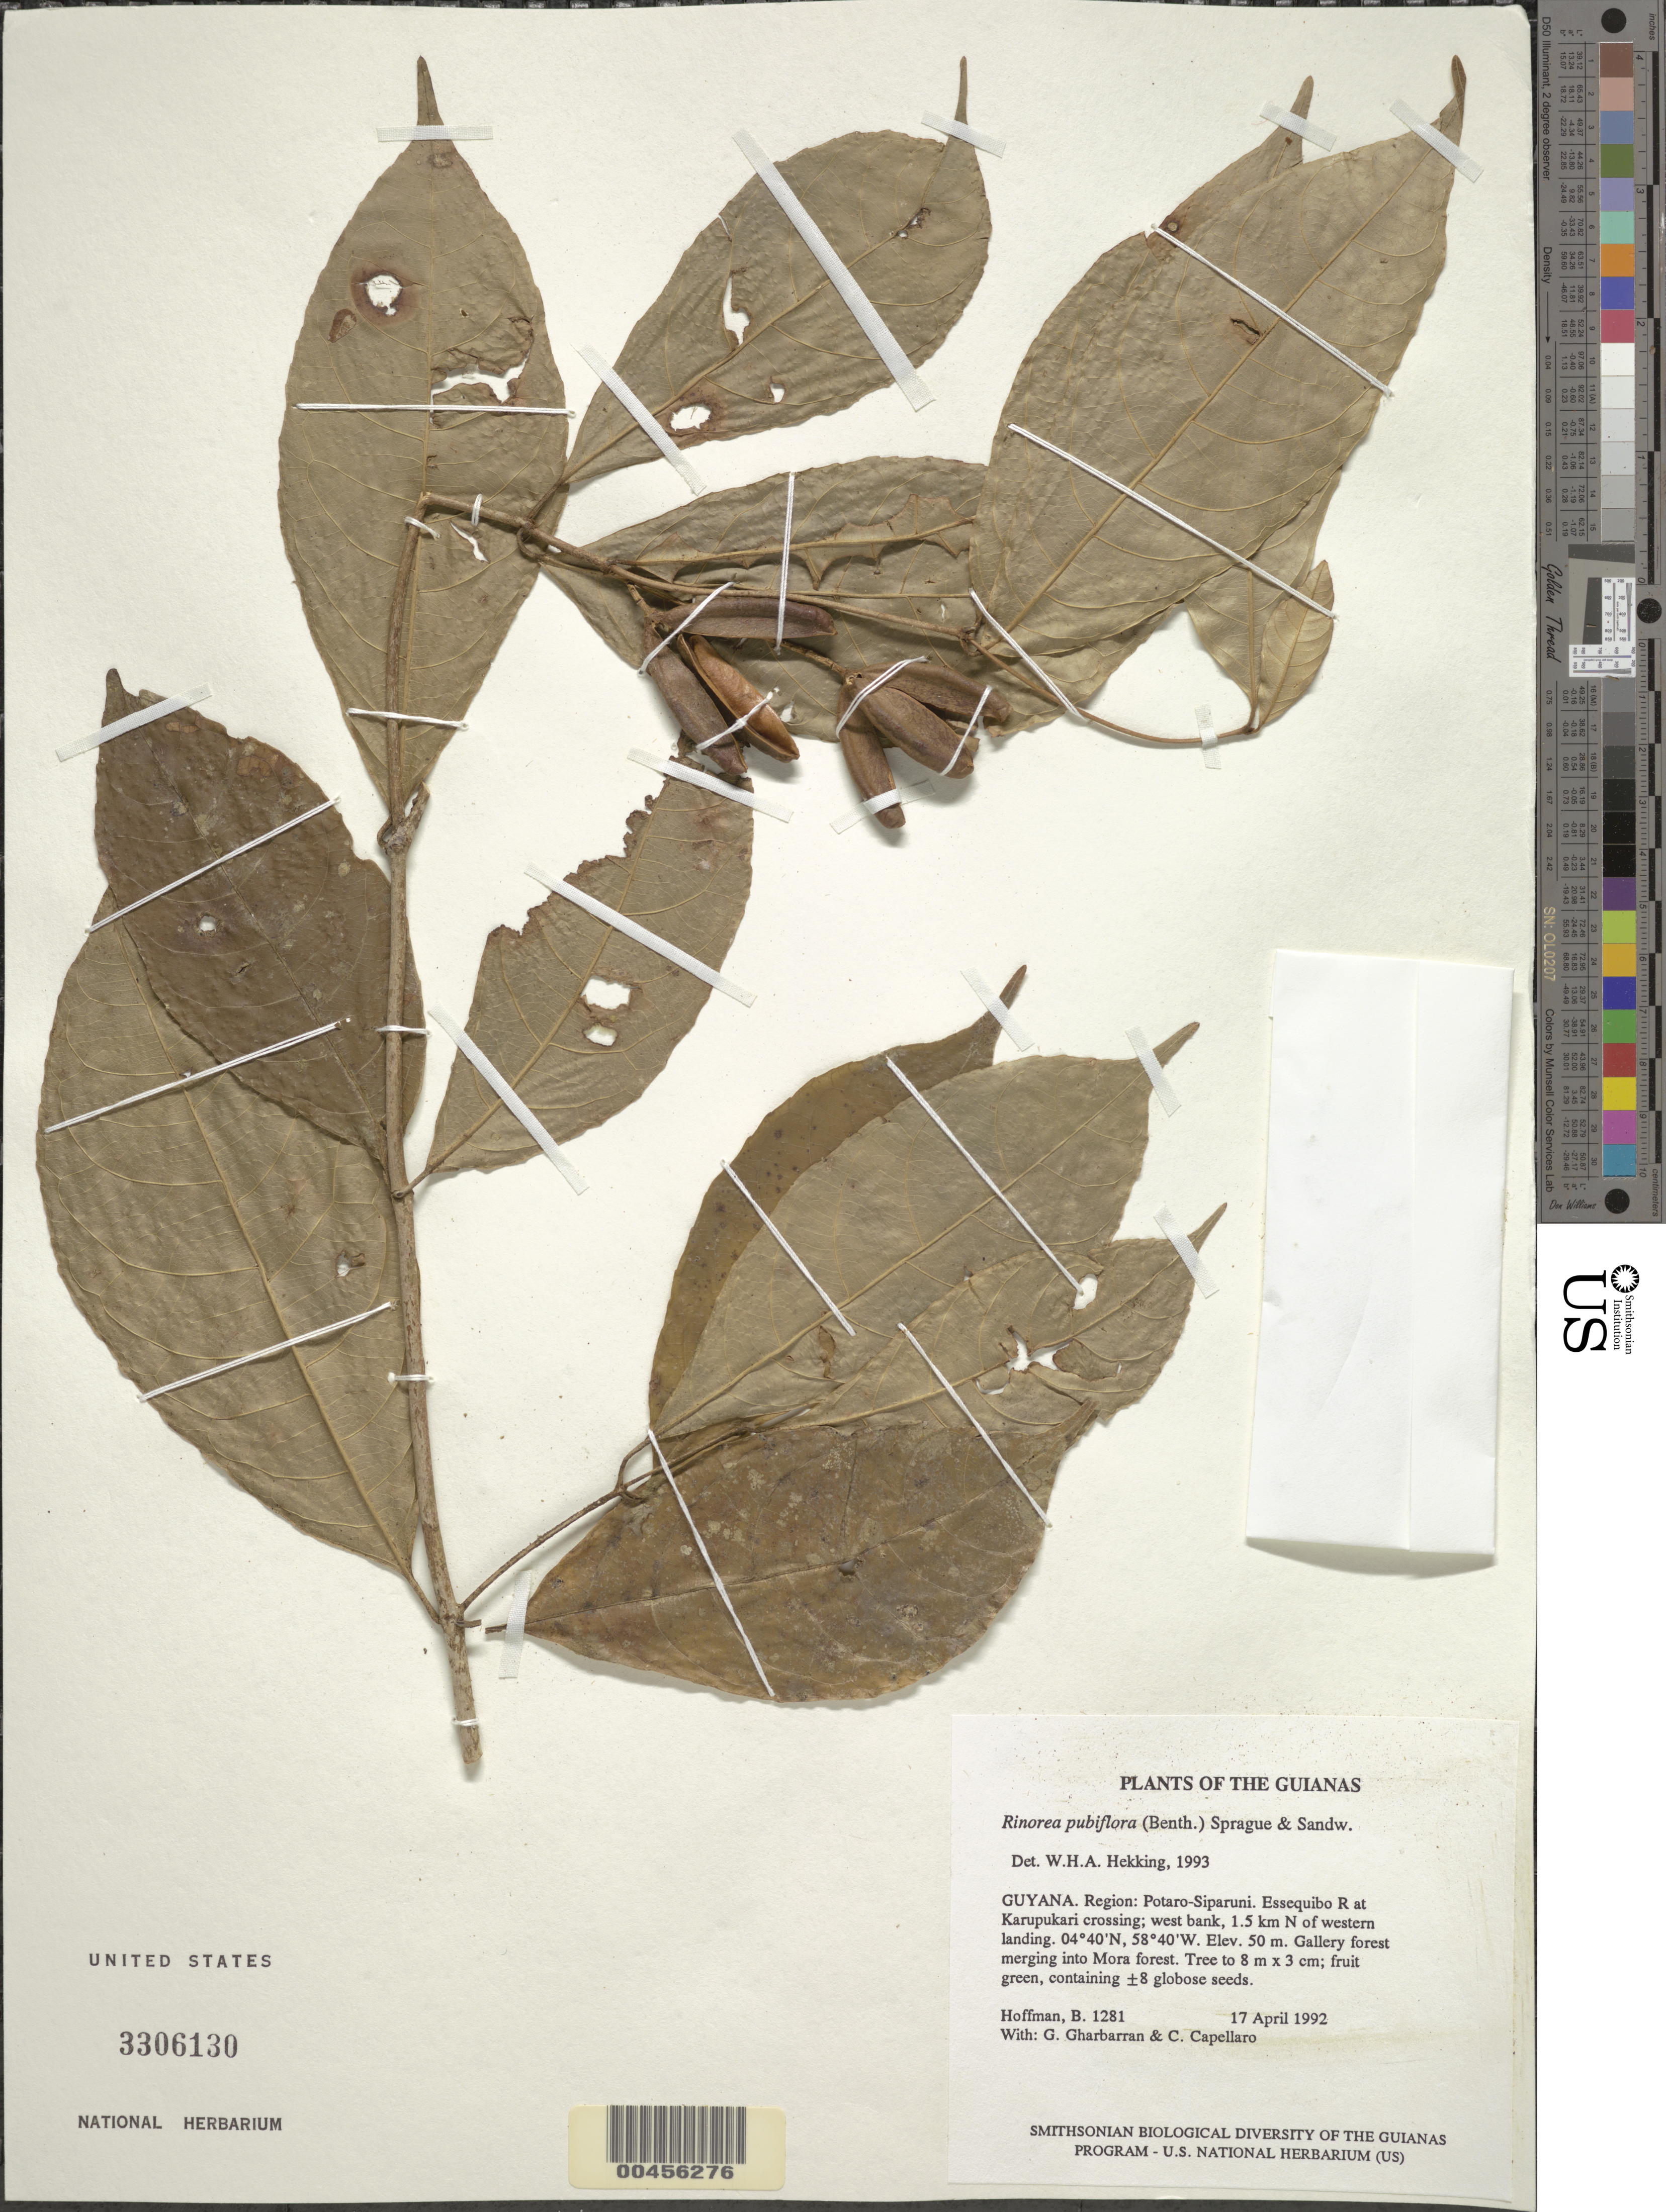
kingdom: Plantae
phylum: Tracheophyta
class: Magnoliopsida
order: Malpighiales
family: Violaceae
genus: Rinorea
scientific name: Rinorea pubiflora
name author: (Benth.) Sprague & Sandwith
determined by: Hekking, W. H. A.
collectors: B. Hoffman, G. Gharbarran & C. Capellaro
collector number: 1281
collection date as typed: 17 April 1992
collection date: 1992-04-17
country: Guyana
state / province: Potaro-Siparuni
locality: Essequibo River at Karupukari crossing; west bank, 1.5 km N of western landing. Iwokrama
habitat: Gallery forest merging into Mora forest, brown sand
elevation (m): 50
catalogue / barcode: US 3306130